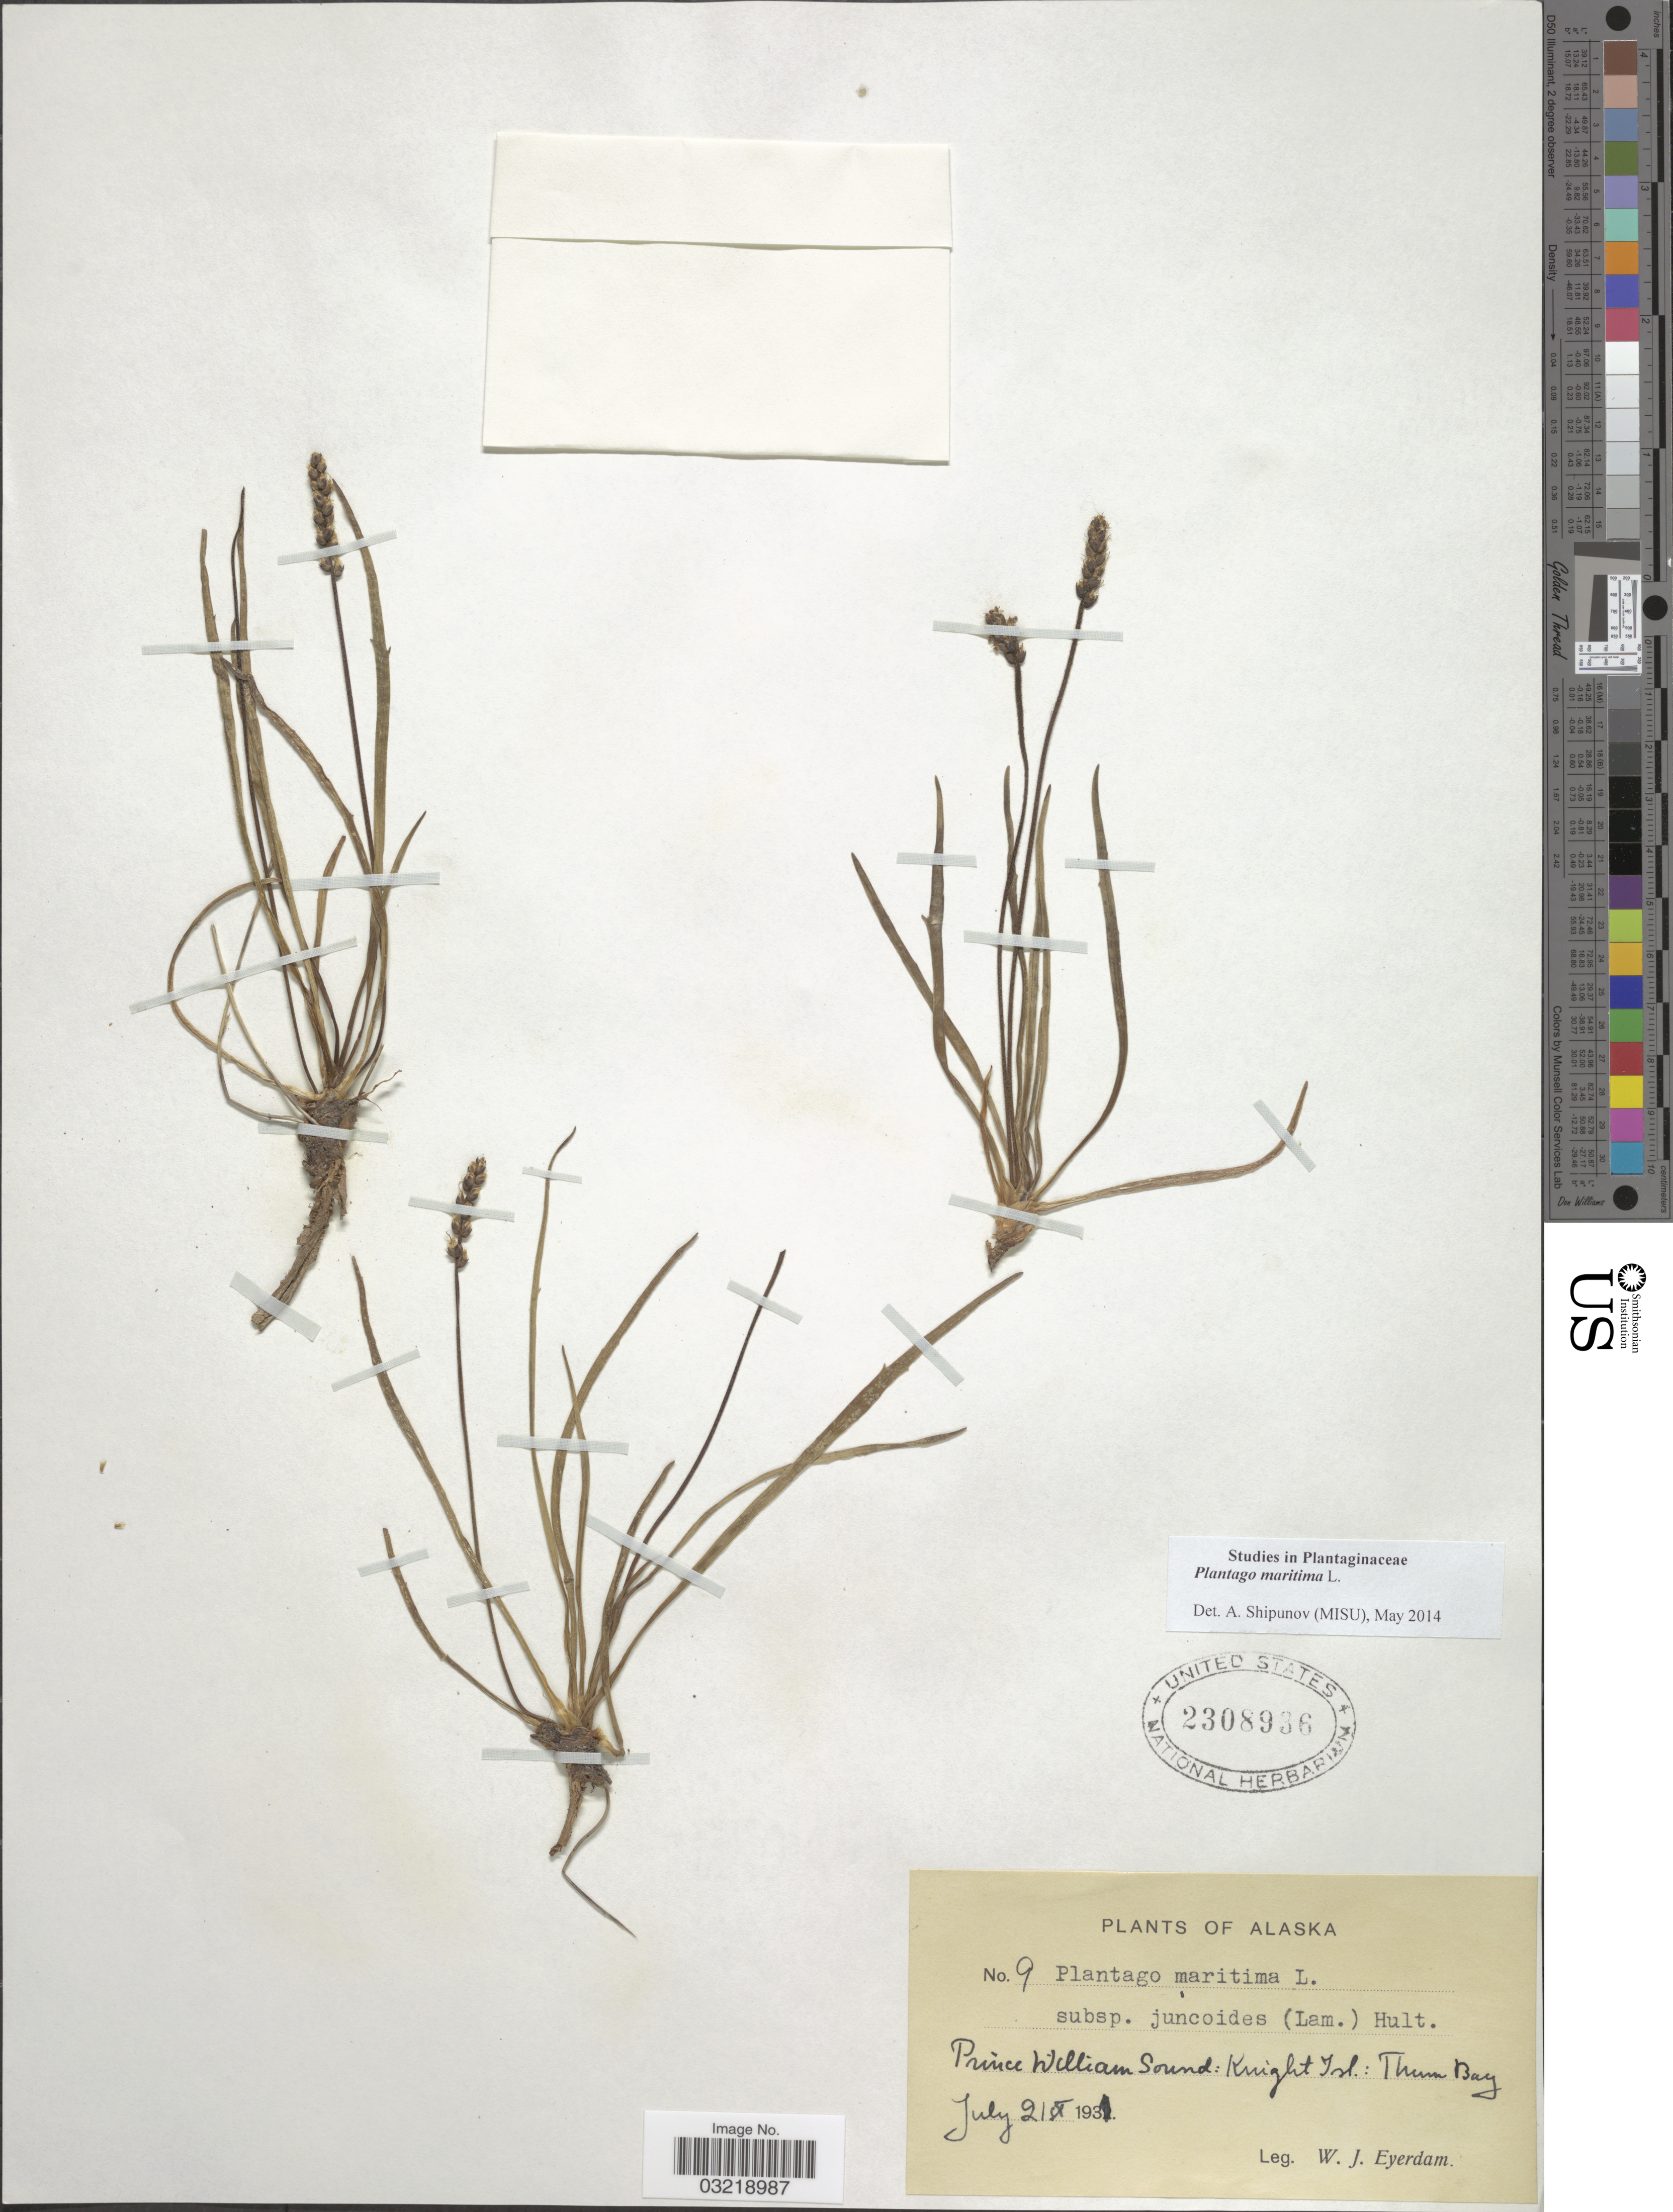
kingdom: Plantae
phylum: Tracheophyta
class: Magnoliopsida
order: Lamiales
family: Plantaginaceae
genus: Plantago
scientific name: Plantago maritima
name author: L.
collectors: W. J. Eyerdam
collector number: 9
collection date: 1931-07-21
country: United States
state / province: Alaska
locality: Prince William Sound: Knight Isl.: Thum Bay.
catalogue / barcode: US 2308936